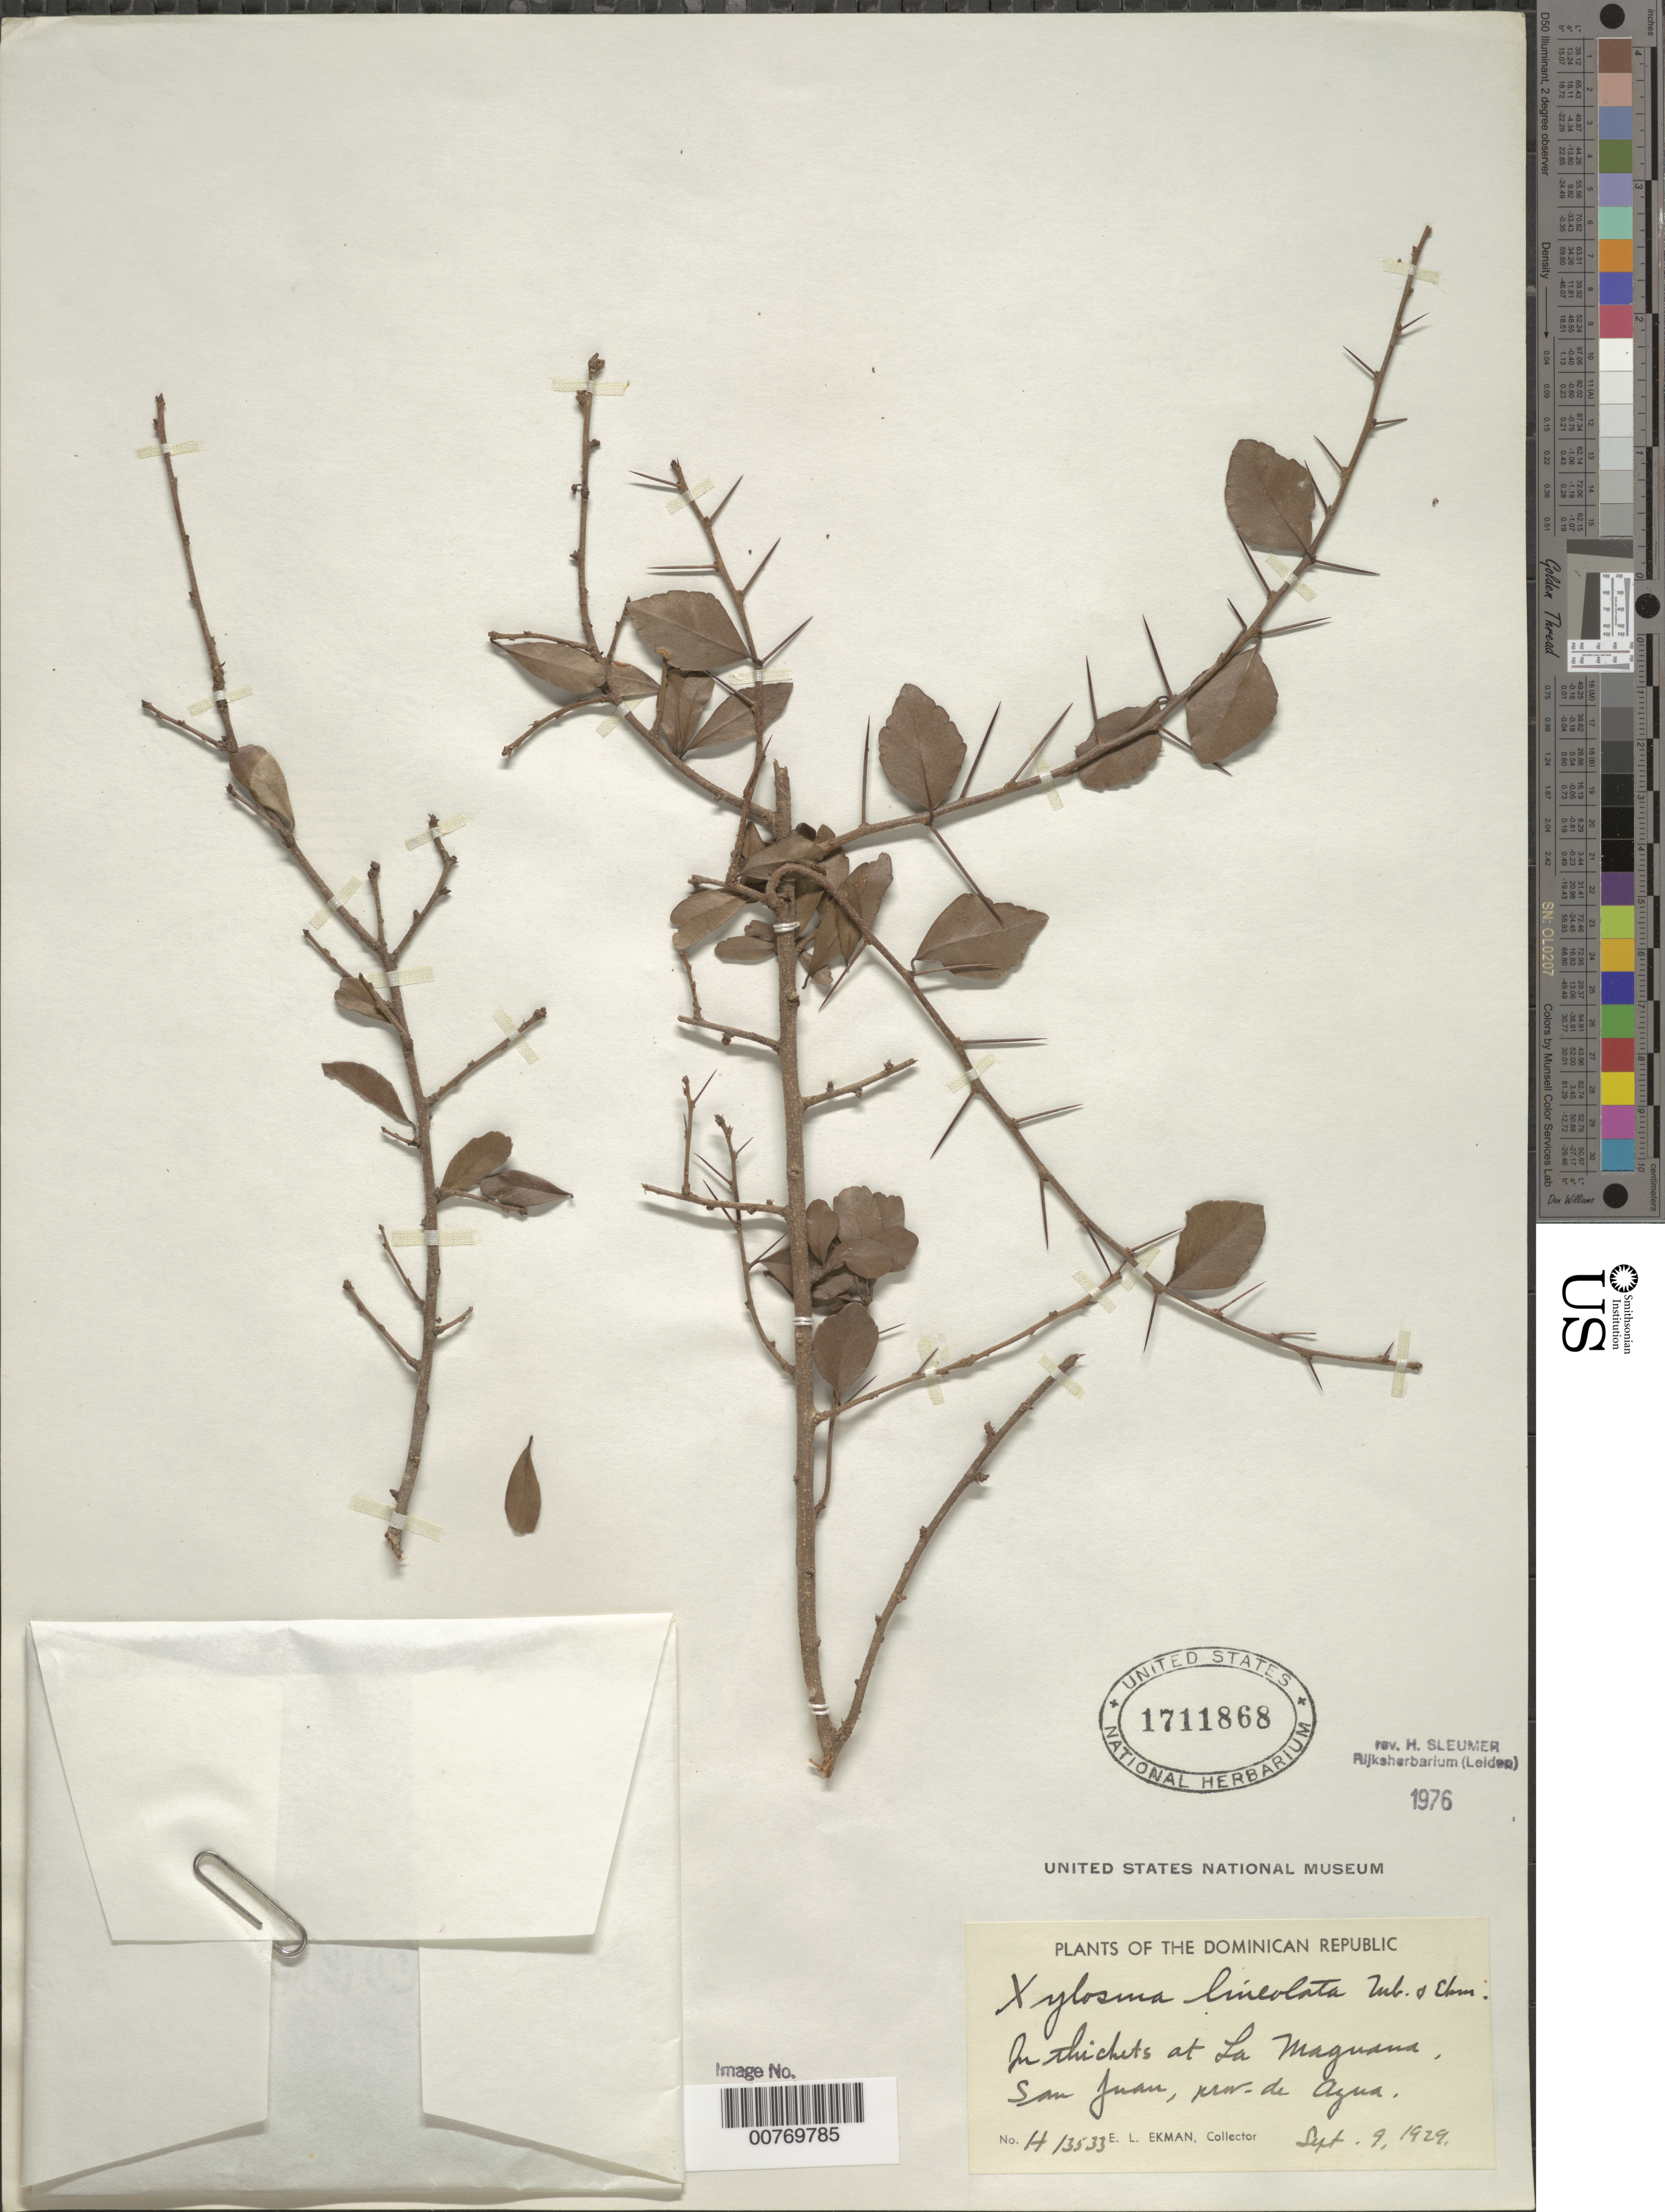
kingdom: Plantae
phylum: Tracheophyta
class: Magnoliopsida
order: Malpighiales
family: Salicaceae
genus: Xylosma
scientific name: Xylosma lineolata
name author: Urb. & Ekman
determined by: Sleumer, H. O.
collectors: E. L. Ekman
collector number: H 13533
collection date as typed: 09 Sep 1929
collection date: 1929-09-09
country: Dominican Republic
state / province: Azua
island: Hispaniola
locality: San Juan, at La Maguana.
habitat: Thickets.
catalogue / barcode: US 1711868